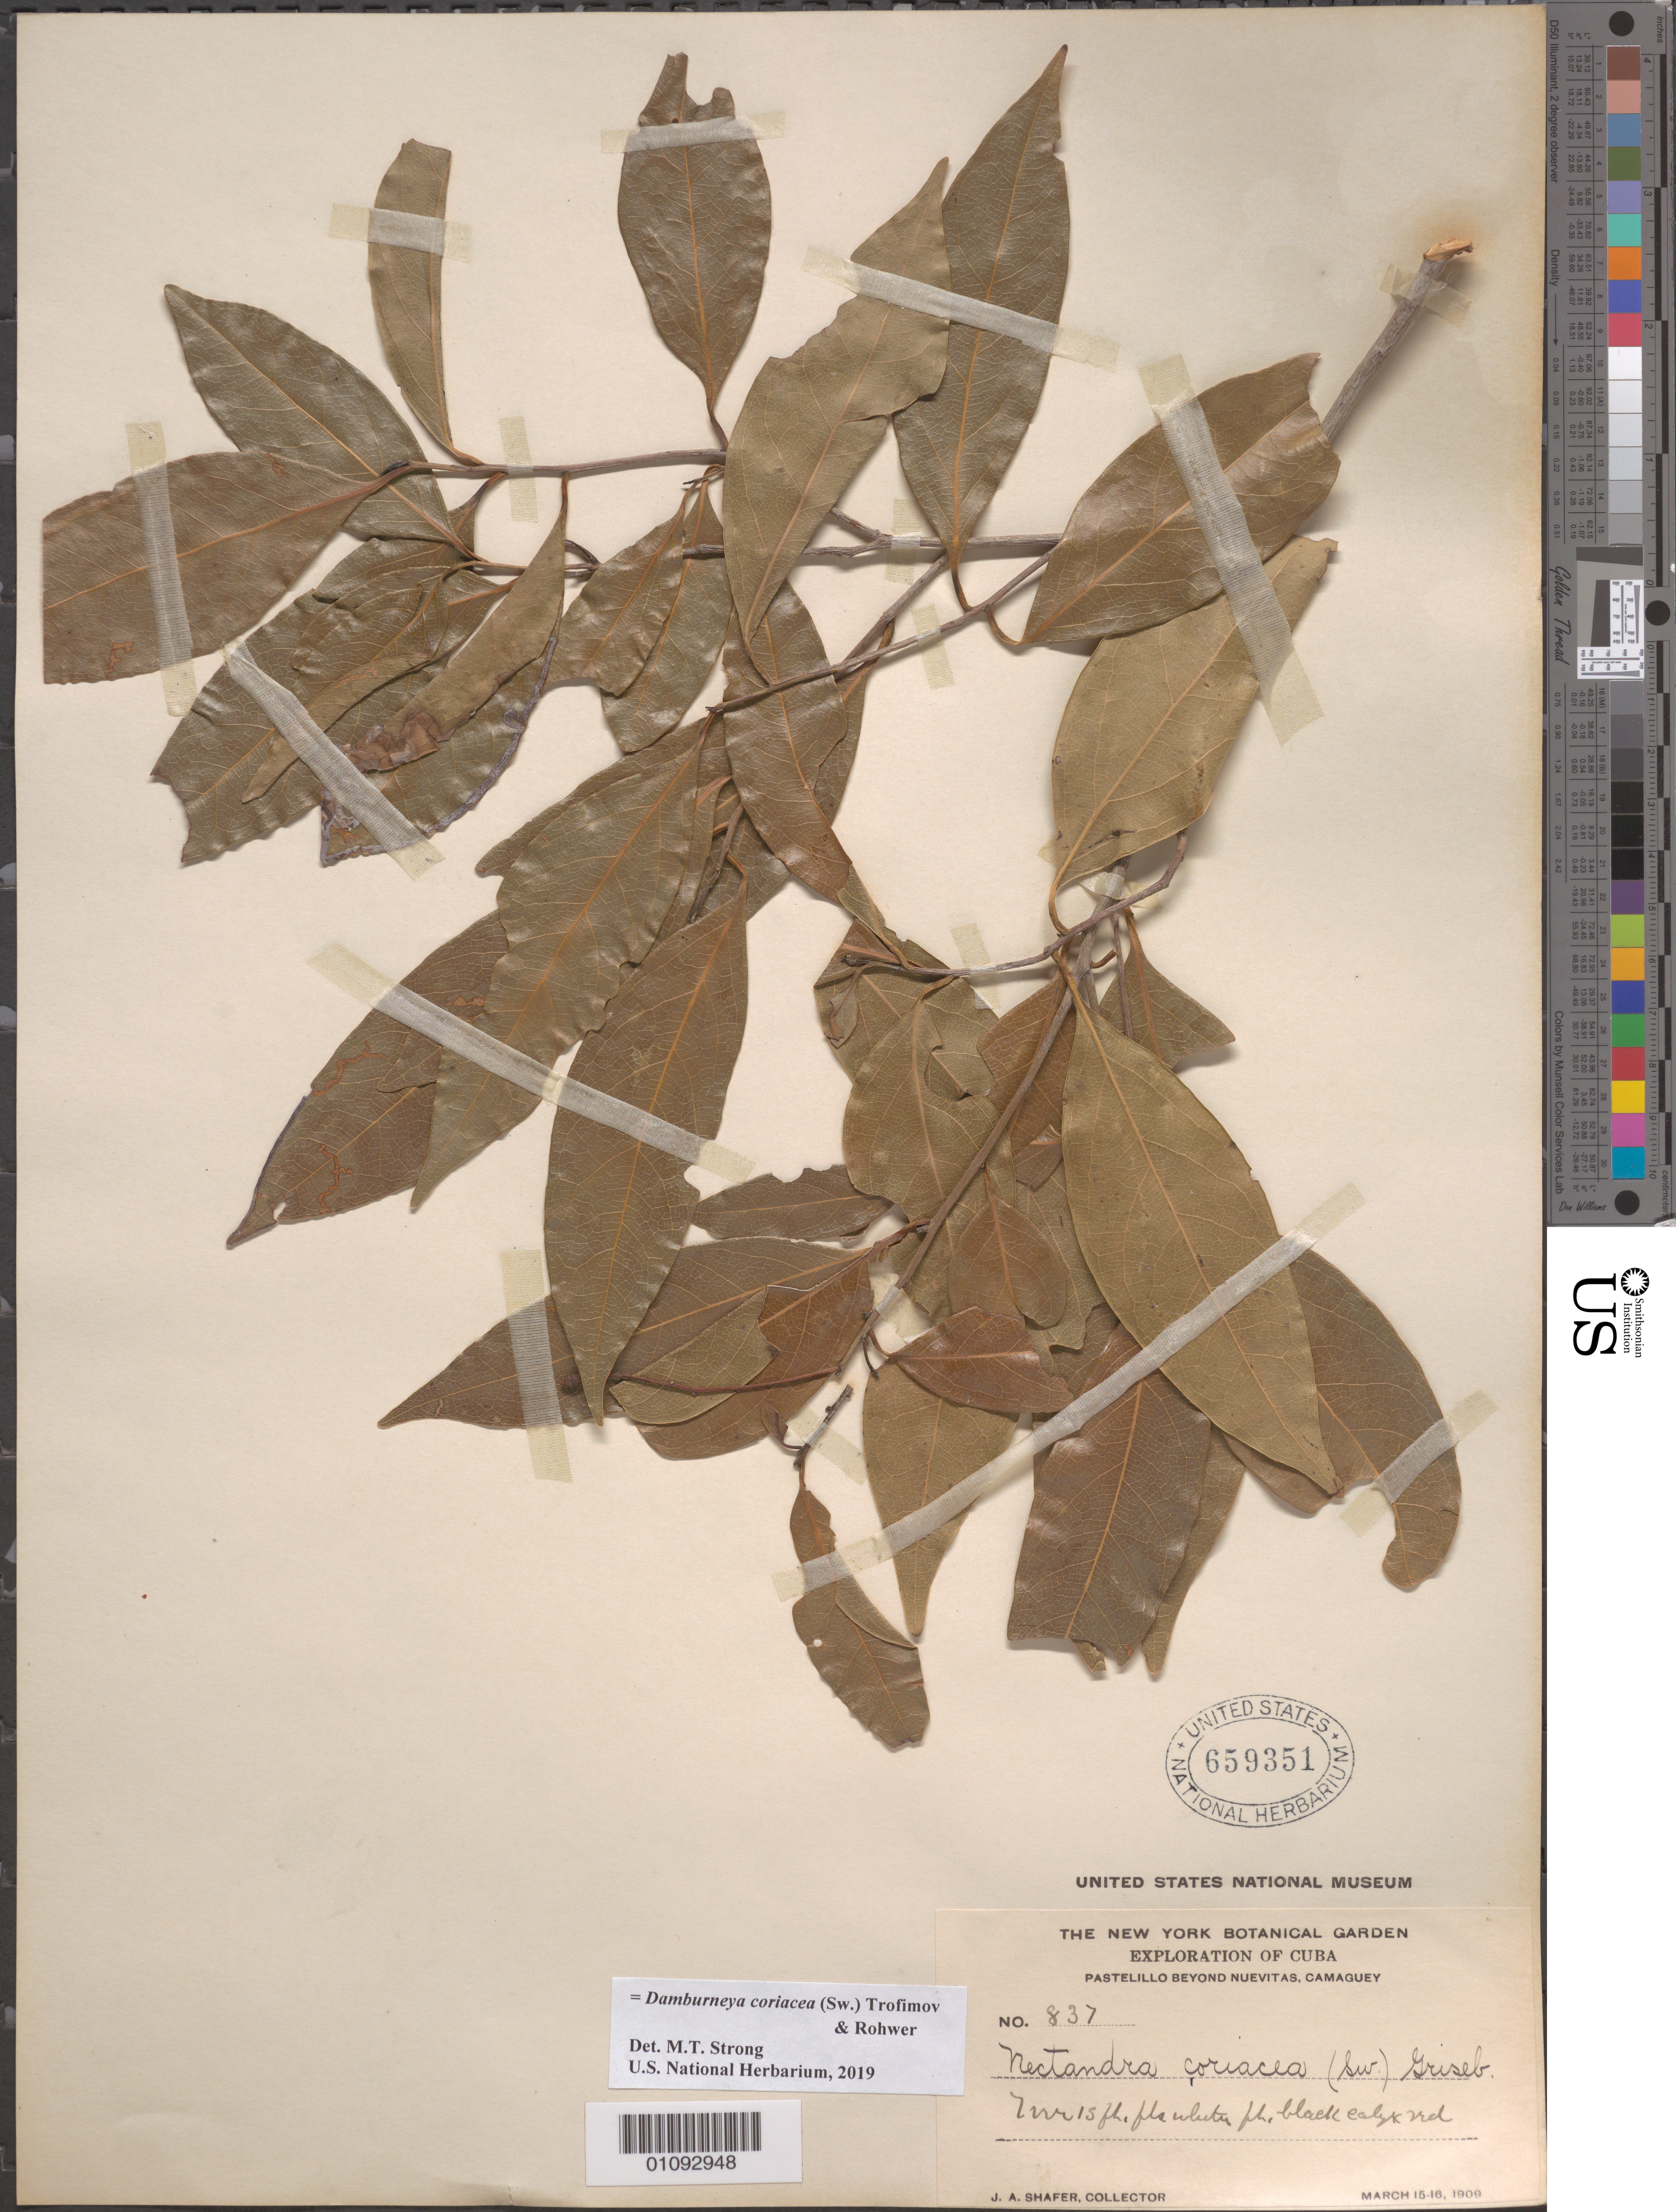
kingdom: Plantae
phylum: Tracheophyta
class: Magnoliopsida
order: Laurales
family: Lauraceae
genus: Damburneya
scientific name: Damburneya coriacea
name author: (Sw.) Trofimov & Rohwer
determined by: Strong, M. T., (US), Smithsonian Institution - National Museum of Natural History (UNITED STATES)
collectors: J. A. Shafer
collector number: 837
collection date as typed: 15 Mar 1909 to 16 Mar 1909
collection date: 1909-03-15/1909-03-16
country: Cuba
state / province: Camagüey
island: Cuba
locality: Pastelillo beyond Nuevitas, Camaguey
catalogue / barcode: US 659351